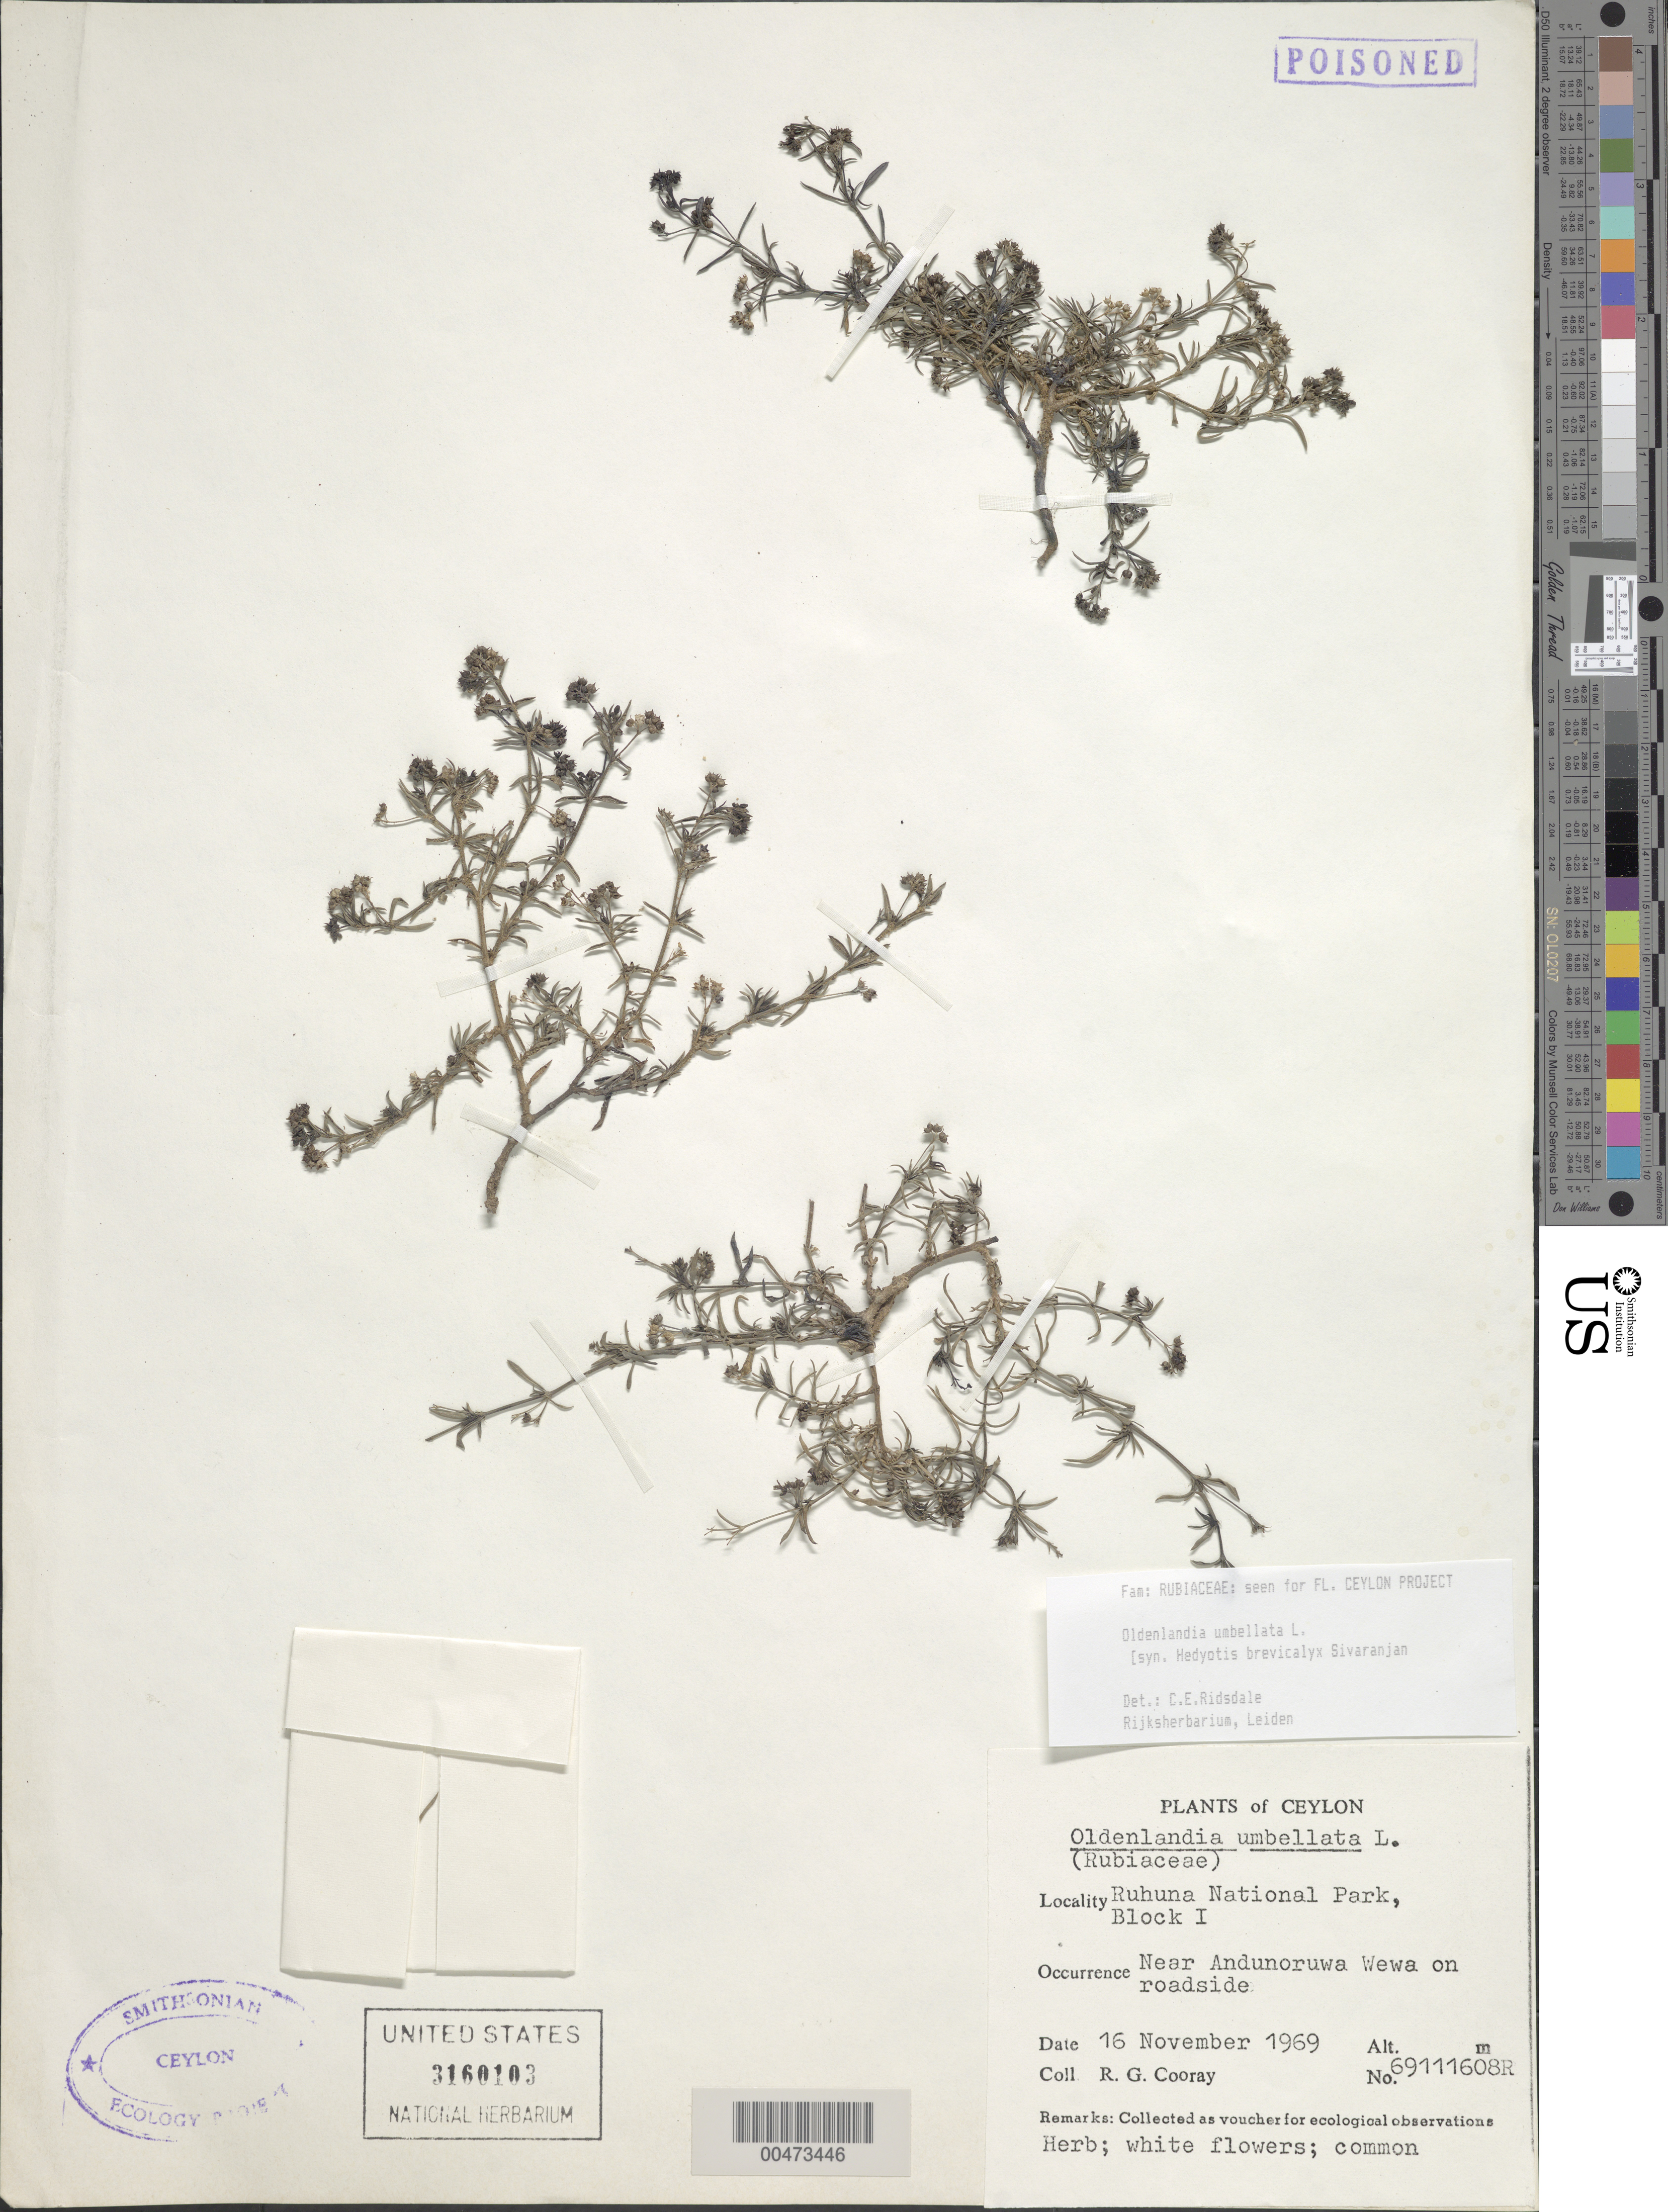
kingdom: Plantae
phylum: Tracheophyta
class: Magnoliopsida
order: Gentianales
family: Rubiaceae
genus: Oldenlandia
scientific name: Oldenlandia umbellata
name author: L.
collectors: R. Cooray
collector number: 69111608R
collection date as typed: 16 Nov 1969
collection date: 1969-11-16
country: Sri Lanka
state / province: Southern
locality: Ruhuna Natl. Park, Block I, near Andunoruwa Wewa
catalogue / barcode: US 3160103